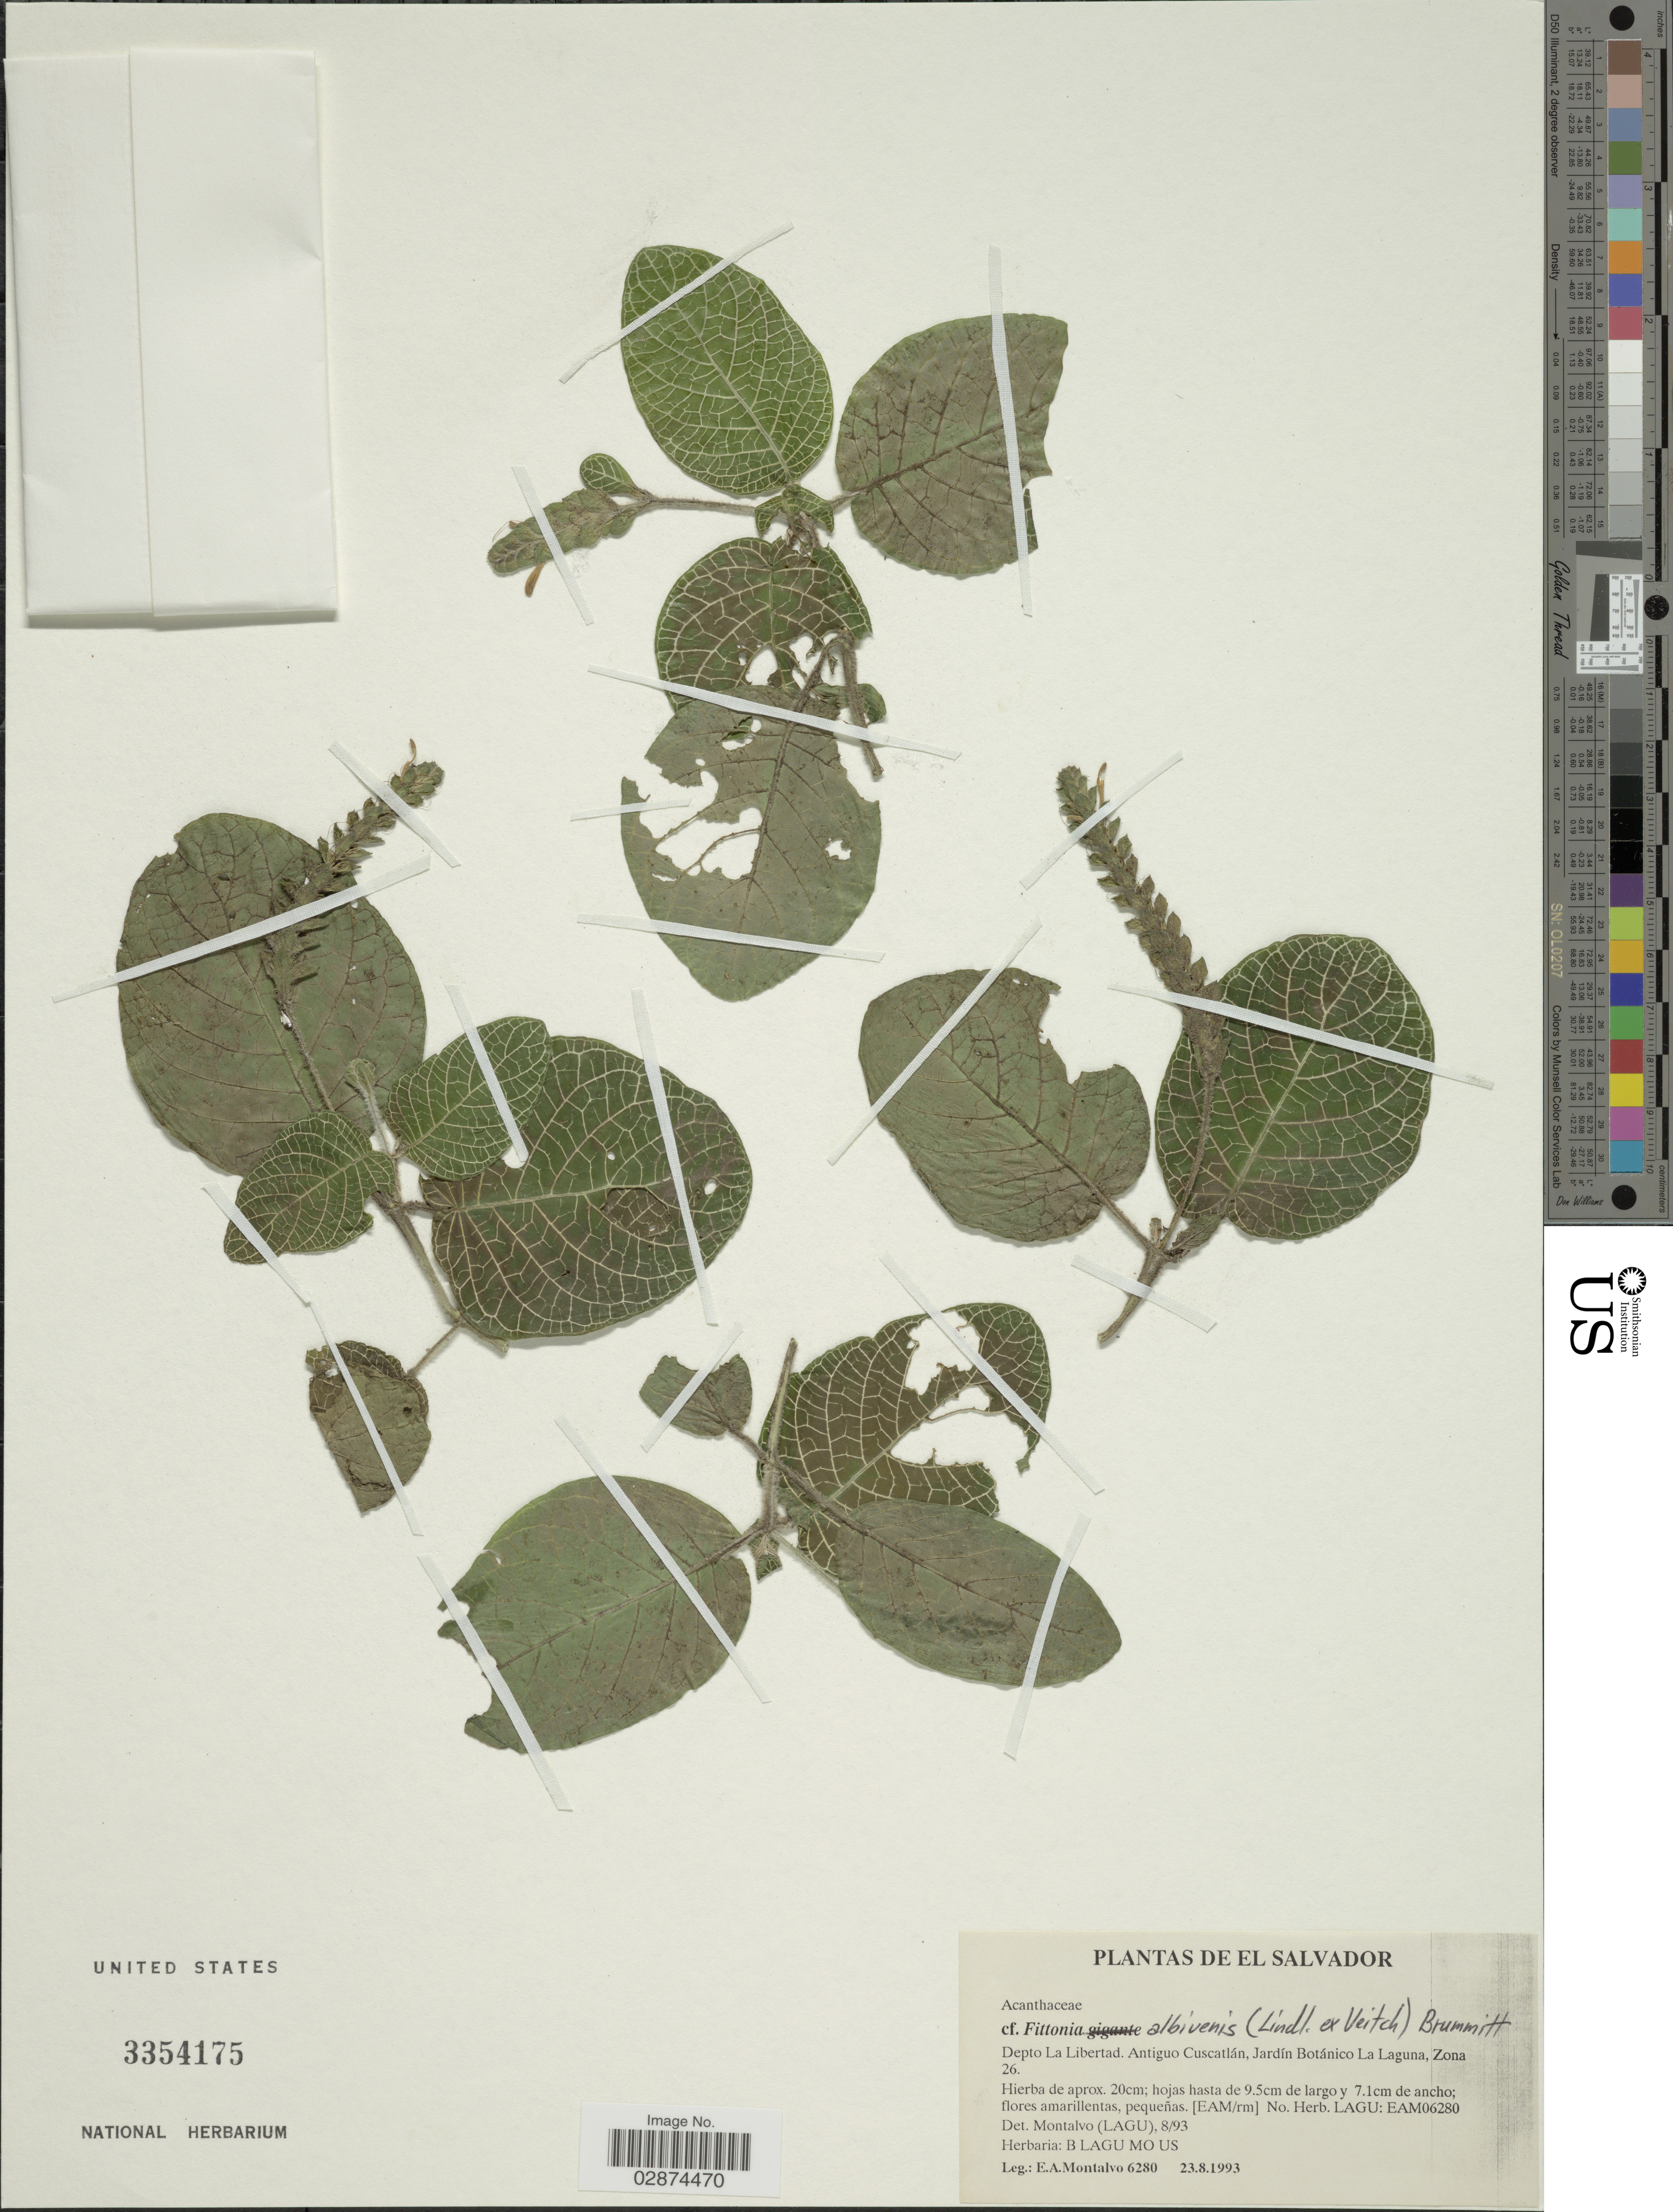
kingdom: Plantae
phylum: Tracheophyta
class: Magnoliopsida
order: Lamiales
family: Acanthaceae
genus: Fittonia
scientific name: Fittonia albivenis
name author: (Lindl. ex Veitch) Brummitt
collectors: E. A. Montalvo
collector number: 6280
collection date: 1993-08-23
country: El Salvador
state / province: La Libertad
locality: Depto. La Libertad. Antiguo Cuscatlán, Jardín Botánico La Laguna, Zona 26.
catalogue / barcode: US 3354175